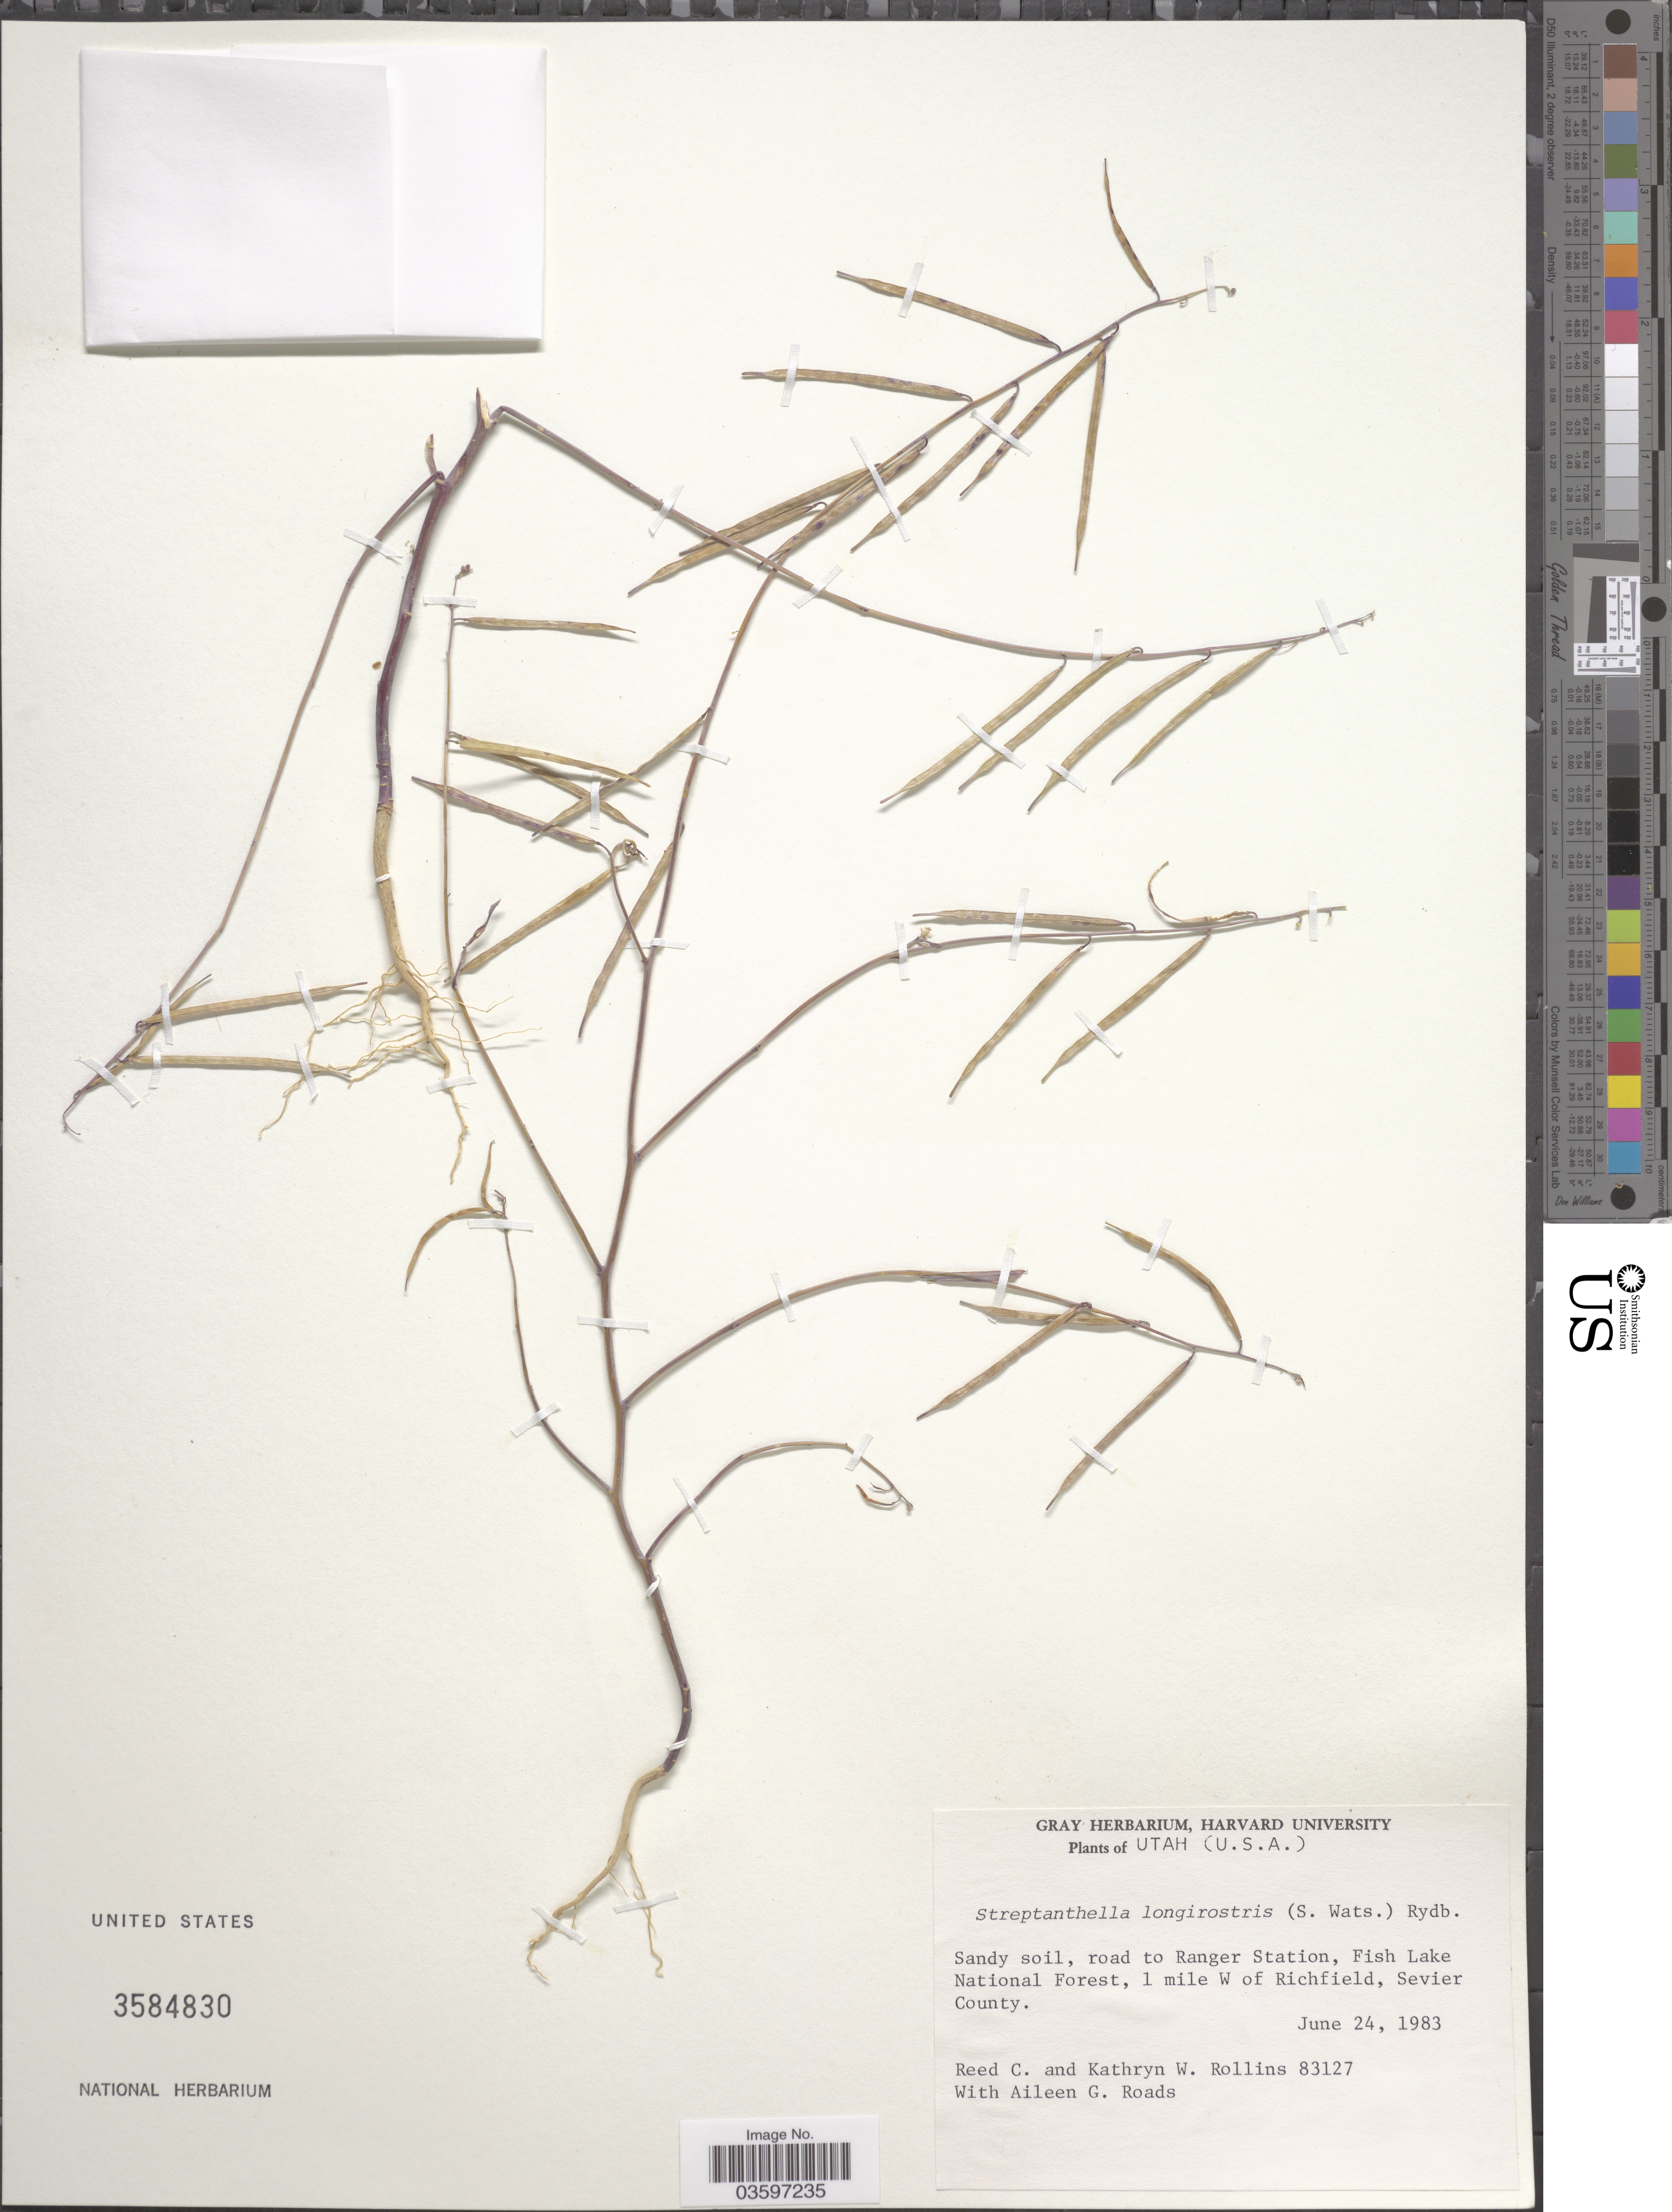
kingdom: Plantae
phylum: Tracheophyta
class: Magnoliopsida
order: Brassicales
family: Brassicaceae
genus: Streptanthella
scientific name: Streptanthella longirostris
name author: (S. Watson) Rydb.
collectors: R. C. Rollins, K. W. Rollins & A. Roads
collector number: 83127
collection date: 1983-06-24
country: United States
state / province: Utah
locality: Road to Ranger Station, Fish Lake National Forest, 1 mile W of Richfield, Sevier County.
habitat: sandy soil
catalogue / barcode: US 3584830